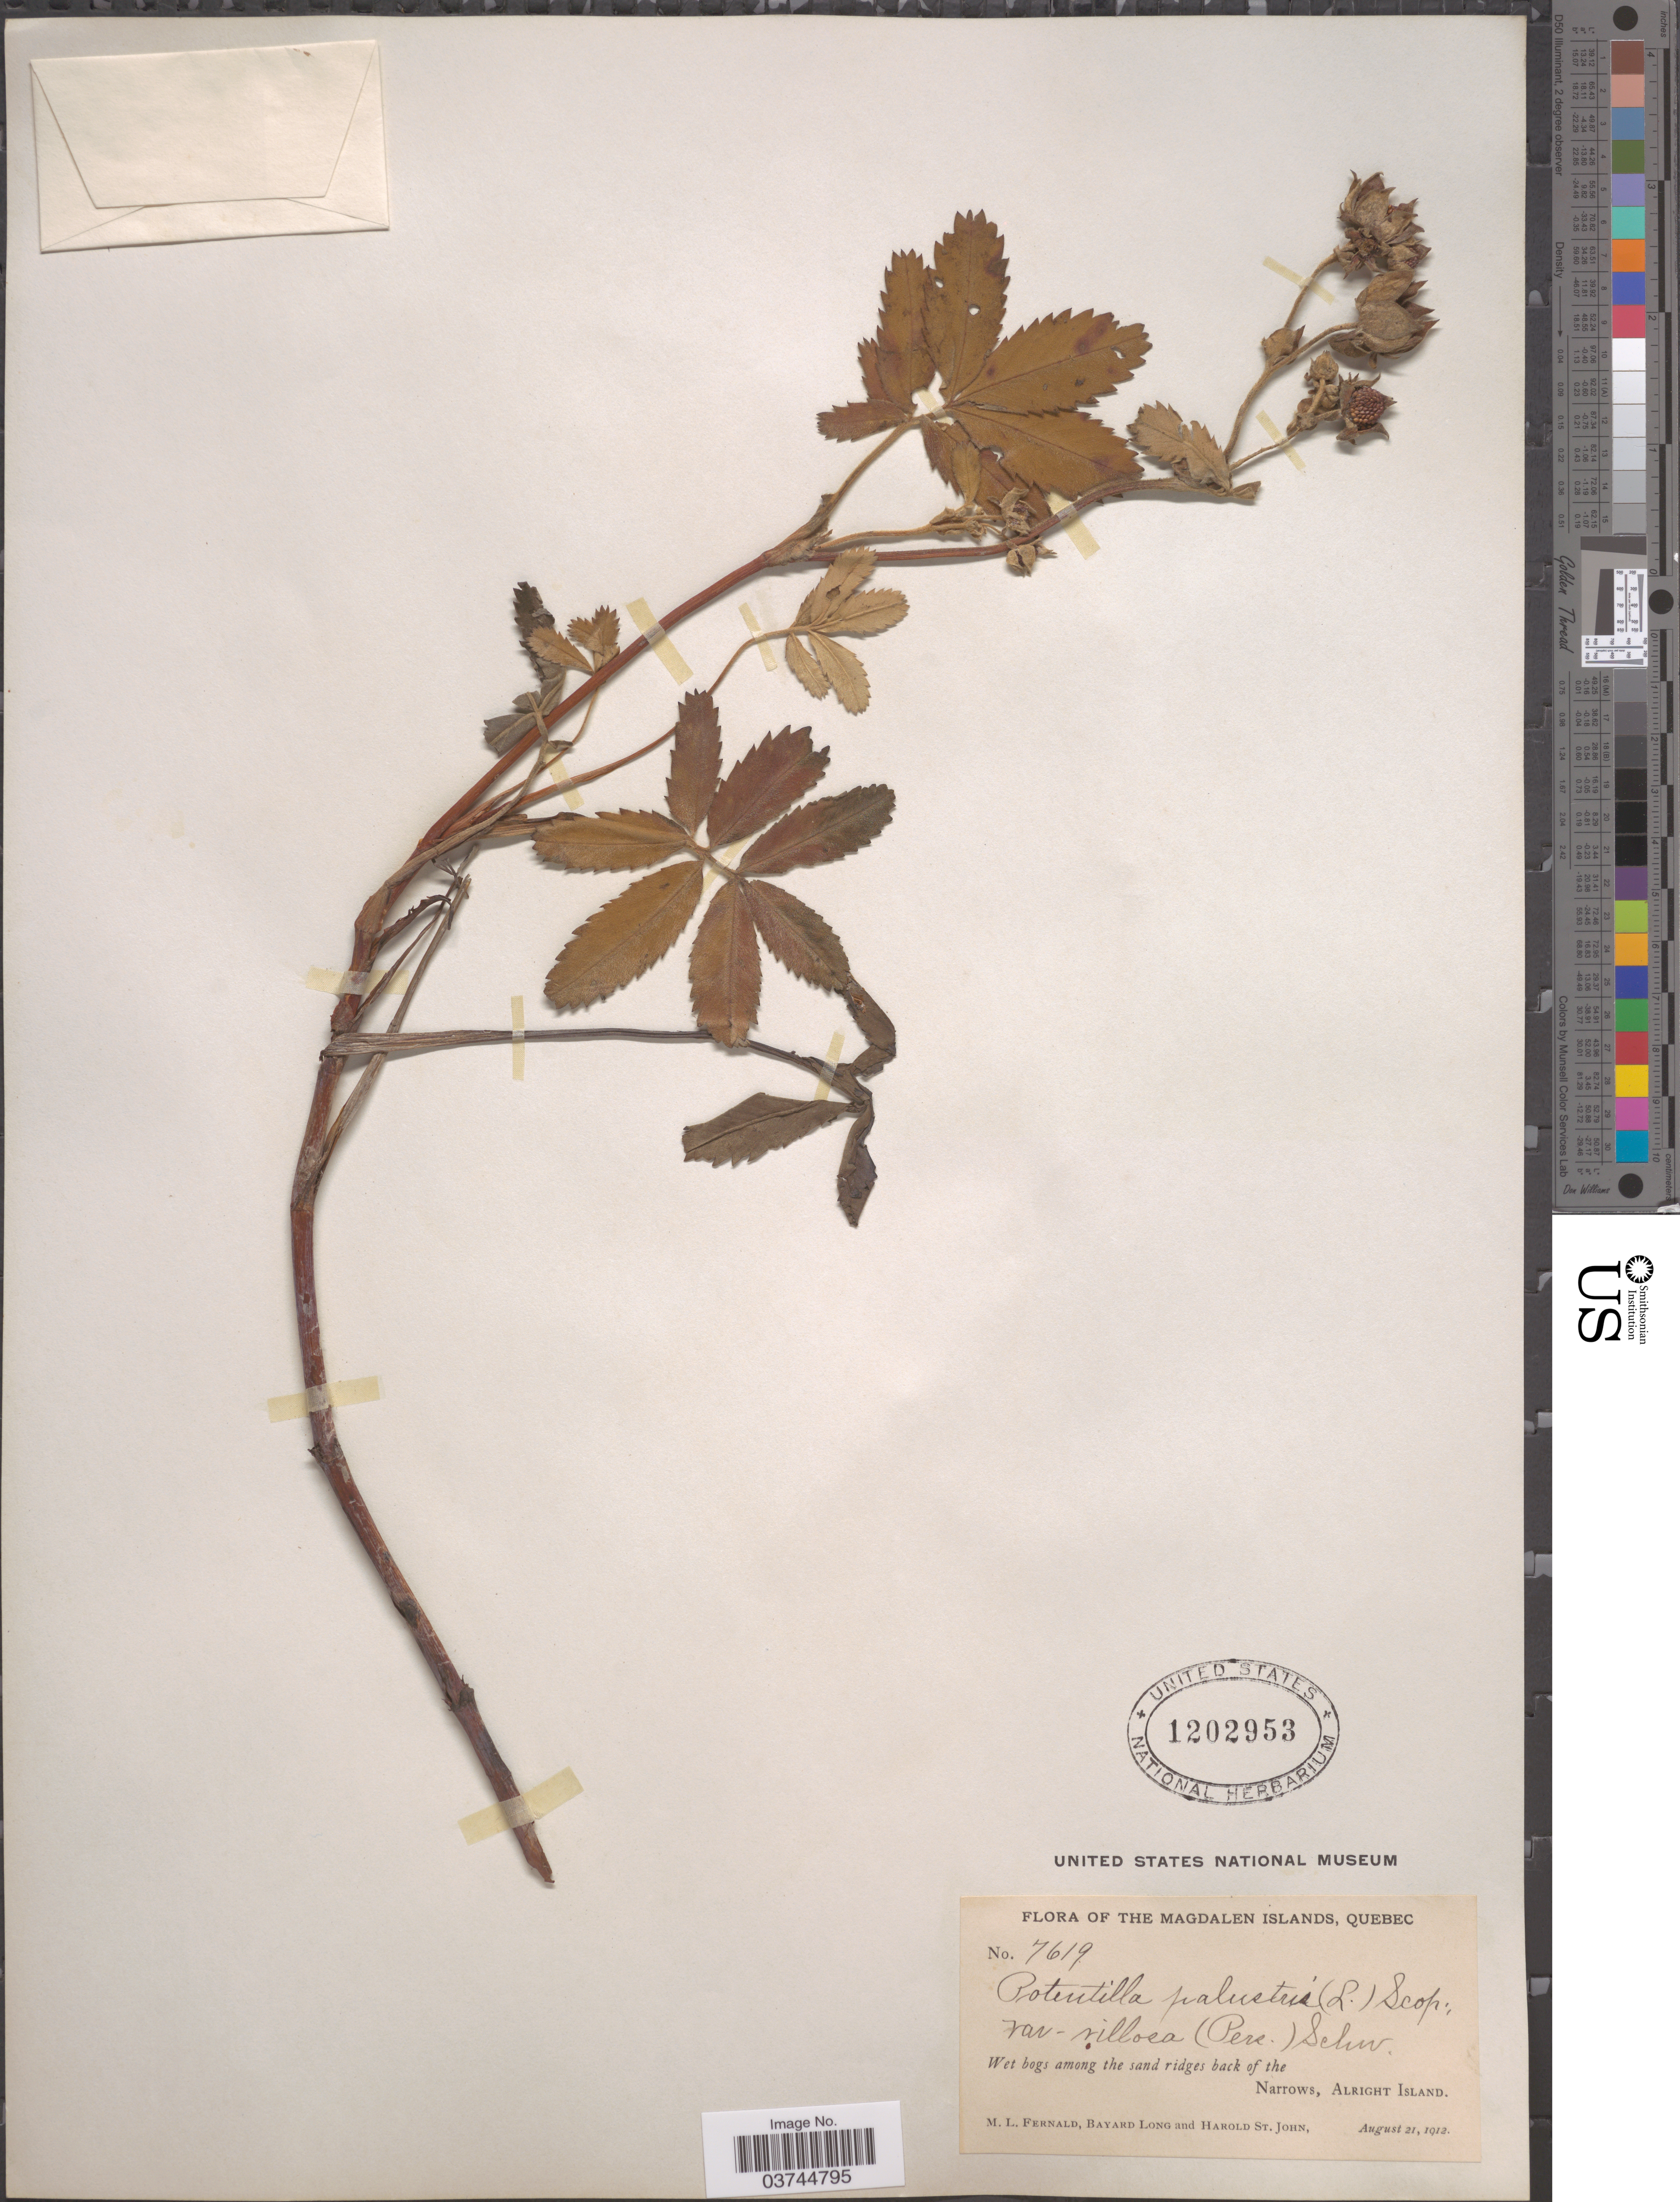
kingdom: Plantae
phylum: Tracheophyta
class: Magnoliopsida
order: Rosales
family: Rosaceae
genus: Comarum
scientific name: Comarum palustre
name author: L.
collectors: M. L. Fernald, B. Long & H. St. John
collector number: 7619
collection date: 1912-08-21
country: Canada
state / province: Quebec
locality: Magdalen Islands. Back of the Narrows, Alright Island.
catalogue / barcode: US 1202953